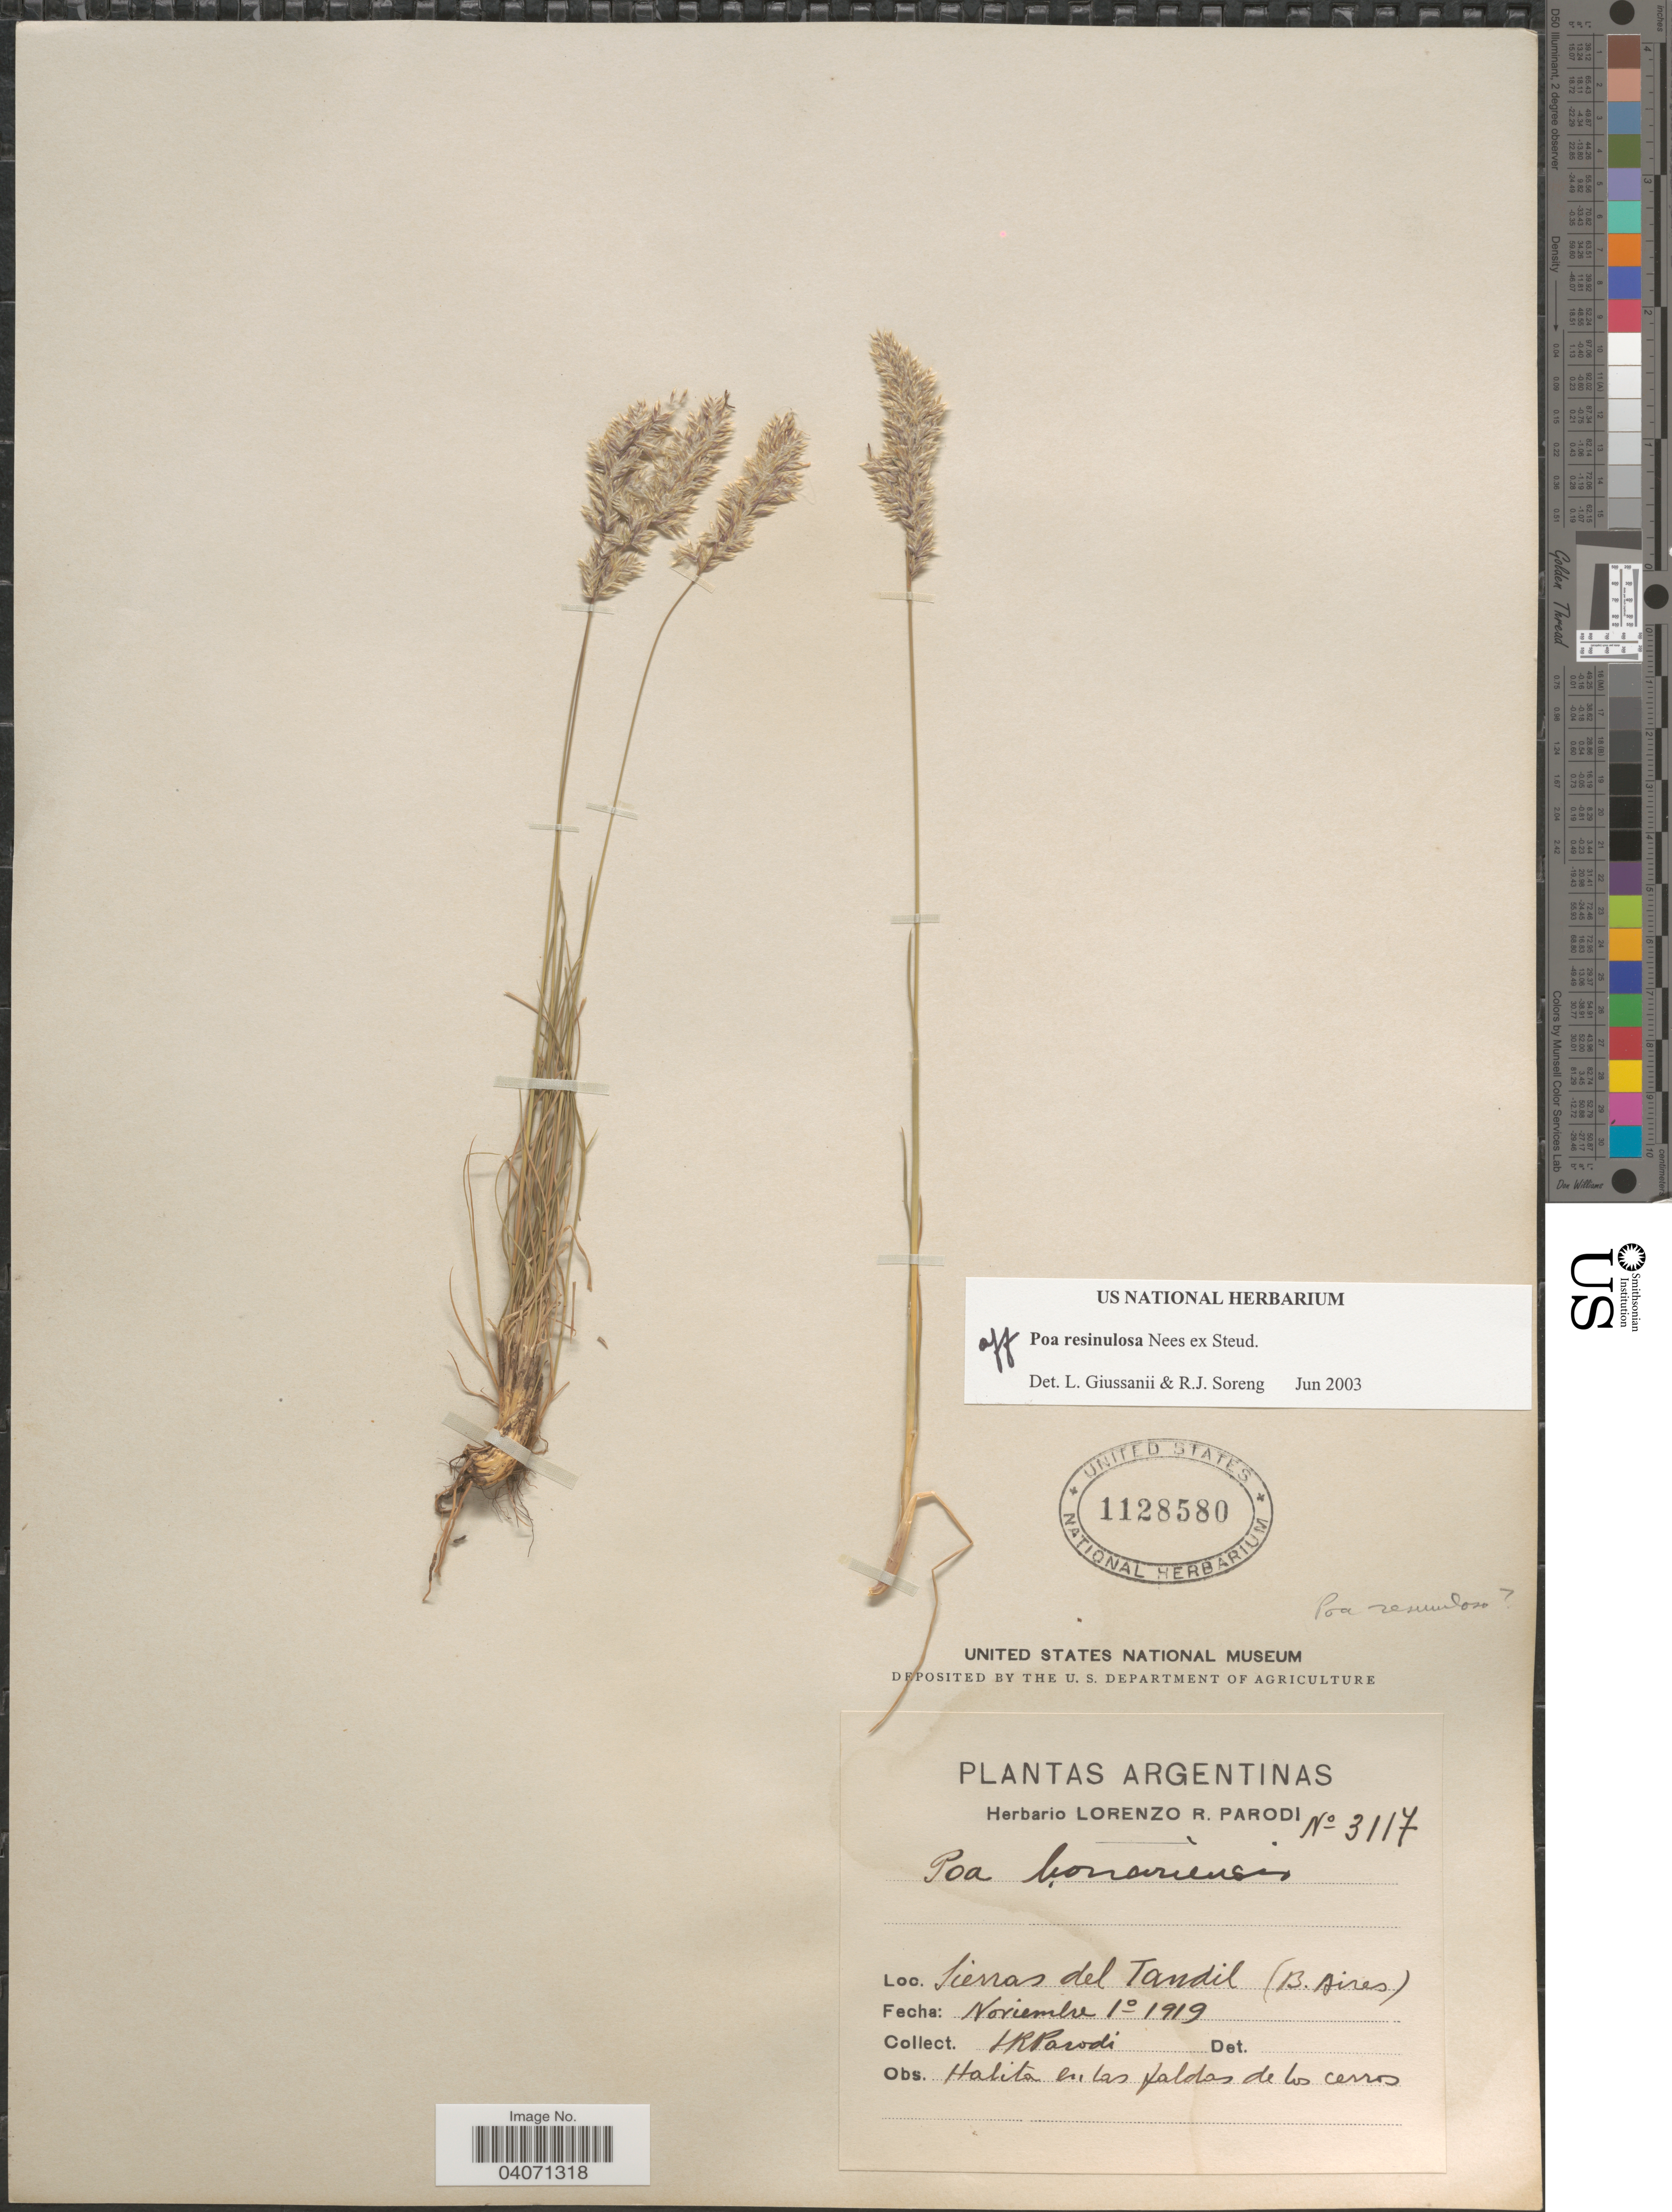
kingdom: Plantae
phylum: Tracheophyta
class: Liliopsida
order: Poales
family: Poaceae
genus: Poa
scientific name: Poa resinulosa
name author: Nees ex Steud.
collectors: L. R. Parodi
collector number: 3117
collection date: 1919-11-01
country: Argentina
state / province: Buenos Aires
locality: Sierras del Tandil.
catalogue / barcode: US 1128580